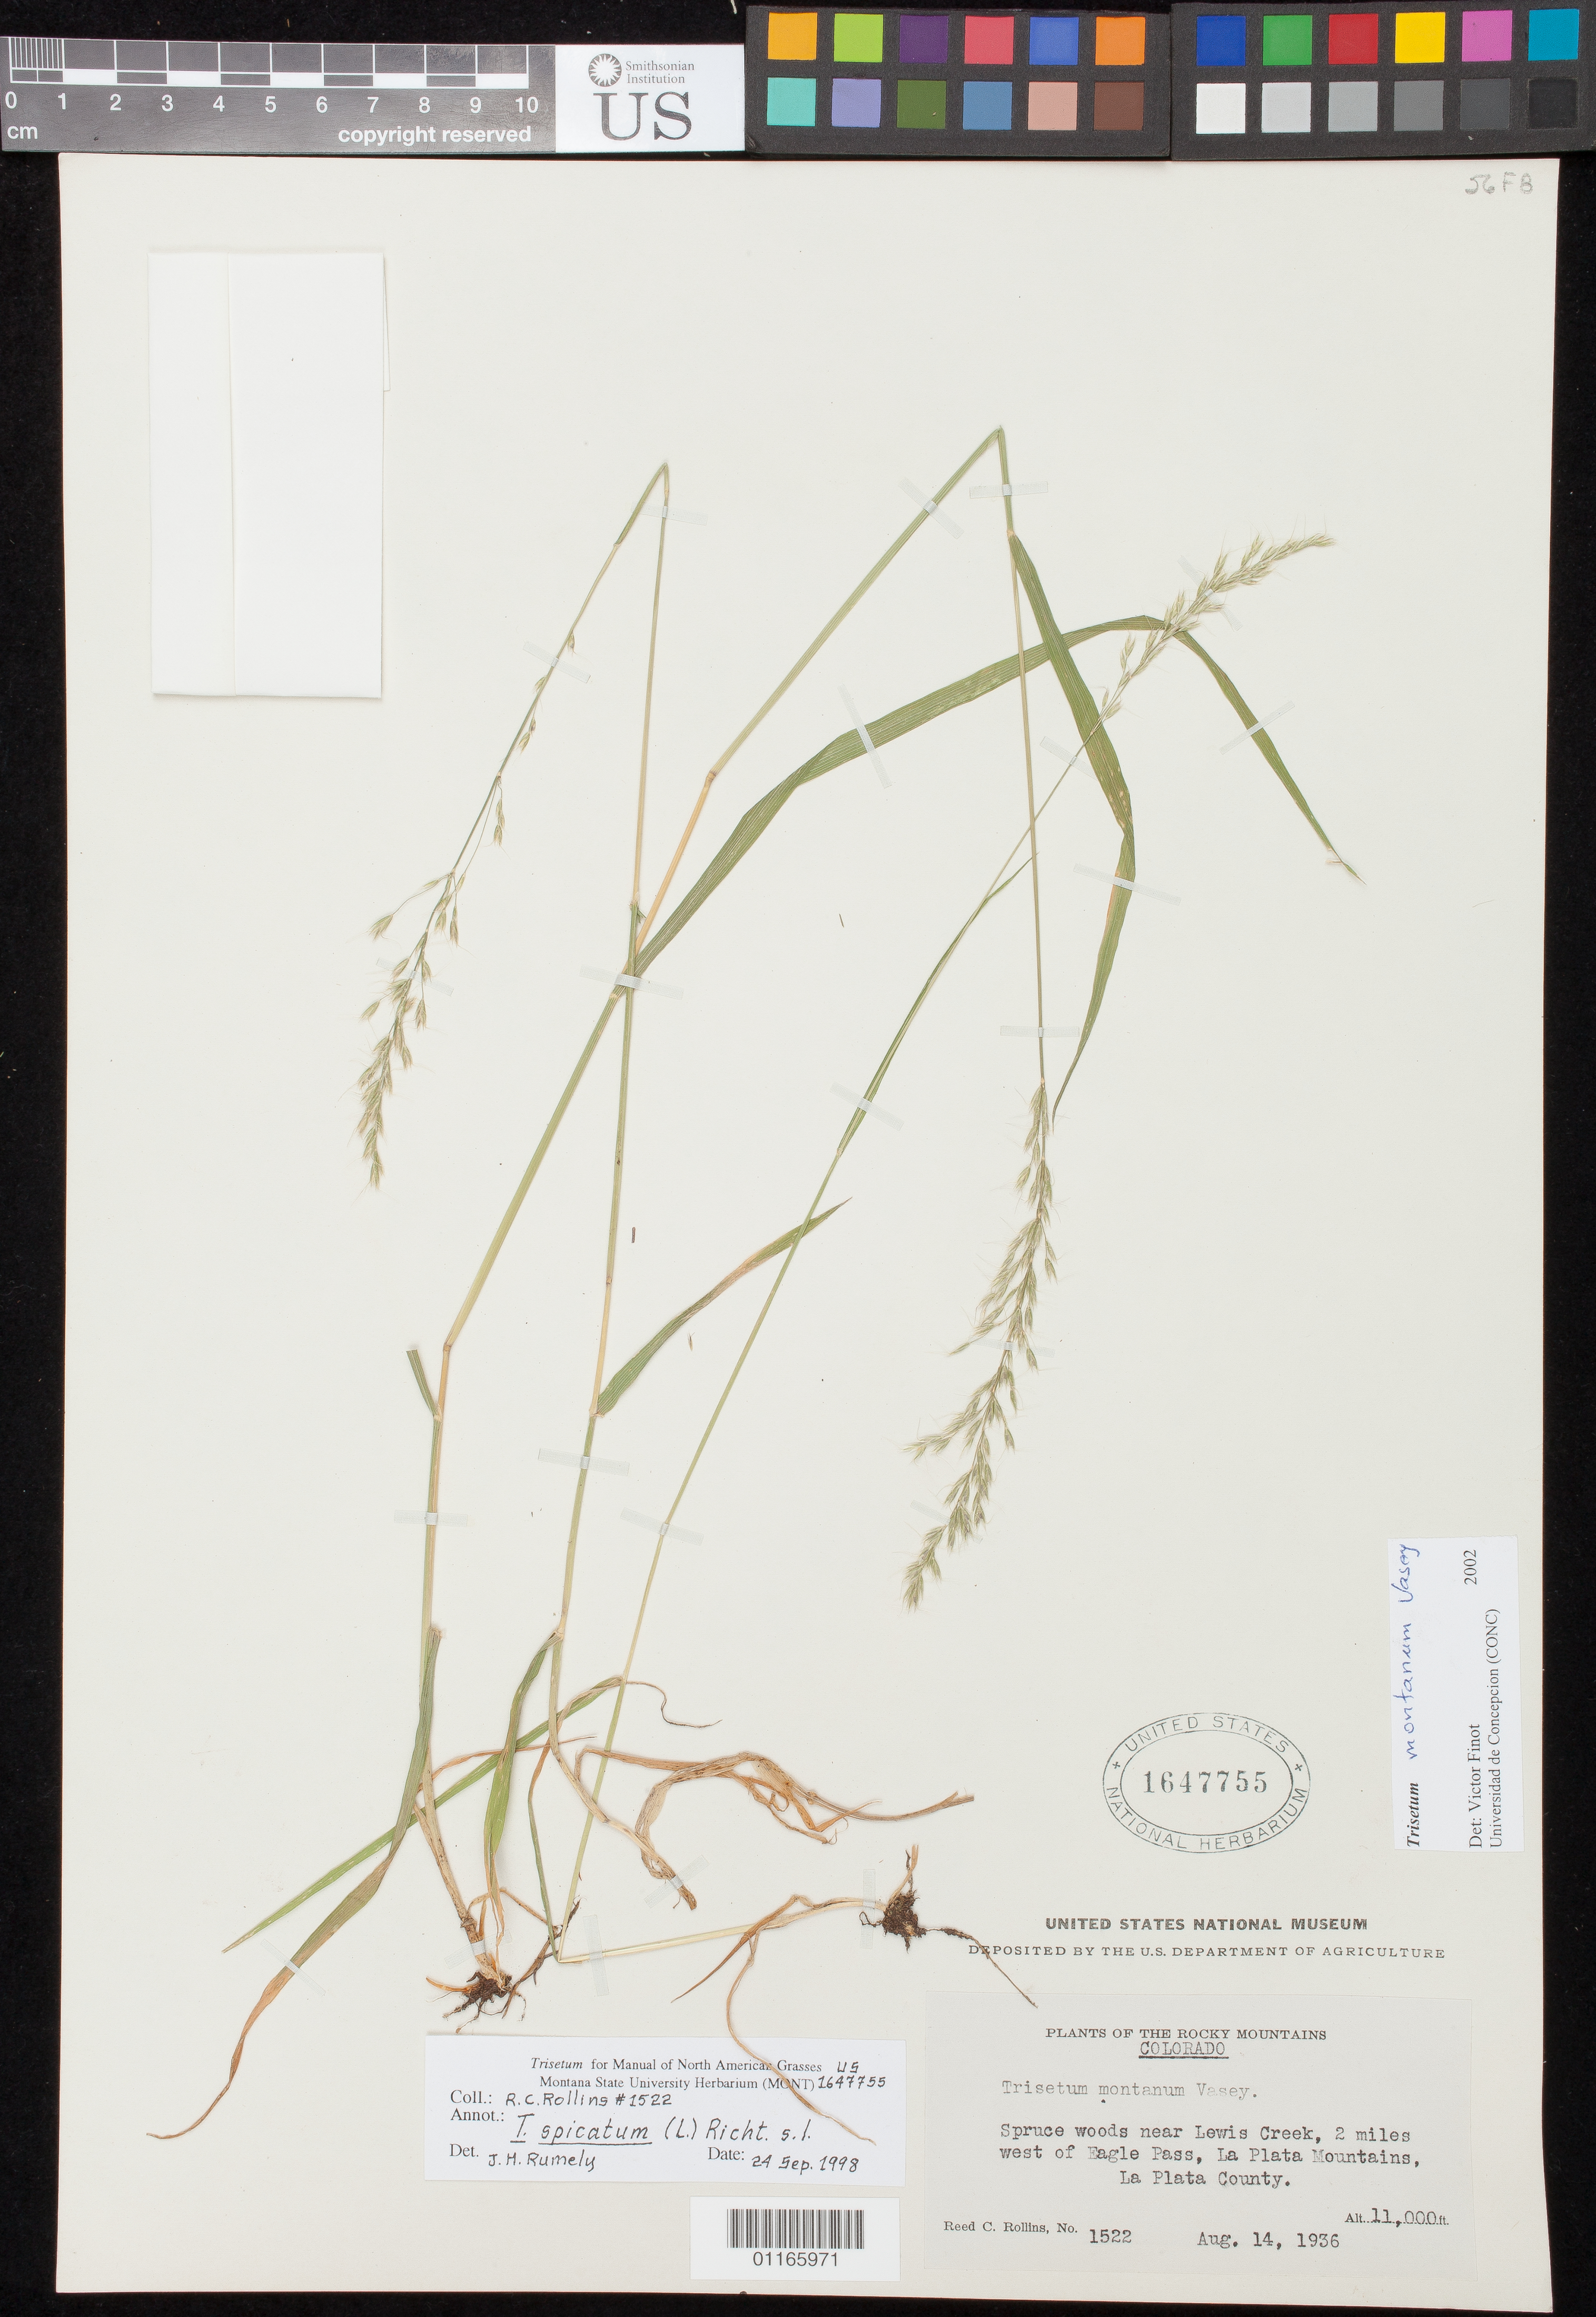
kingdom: Plantae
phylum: Tracheophyta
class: Liliopsida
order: Poales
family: Poaceae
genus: Koeleria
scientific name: Koeleria shearii (Scribn.) ined.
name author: (Scribn.)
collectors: R. C. Rollins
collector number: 1522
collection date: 1936-08-14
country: United States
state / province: Colorado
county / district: La Plata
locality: Near Lewis Creek, 2 miles west of Eagle Pass, La Plata Mountains.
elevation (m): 3353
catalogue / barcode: US 1647755